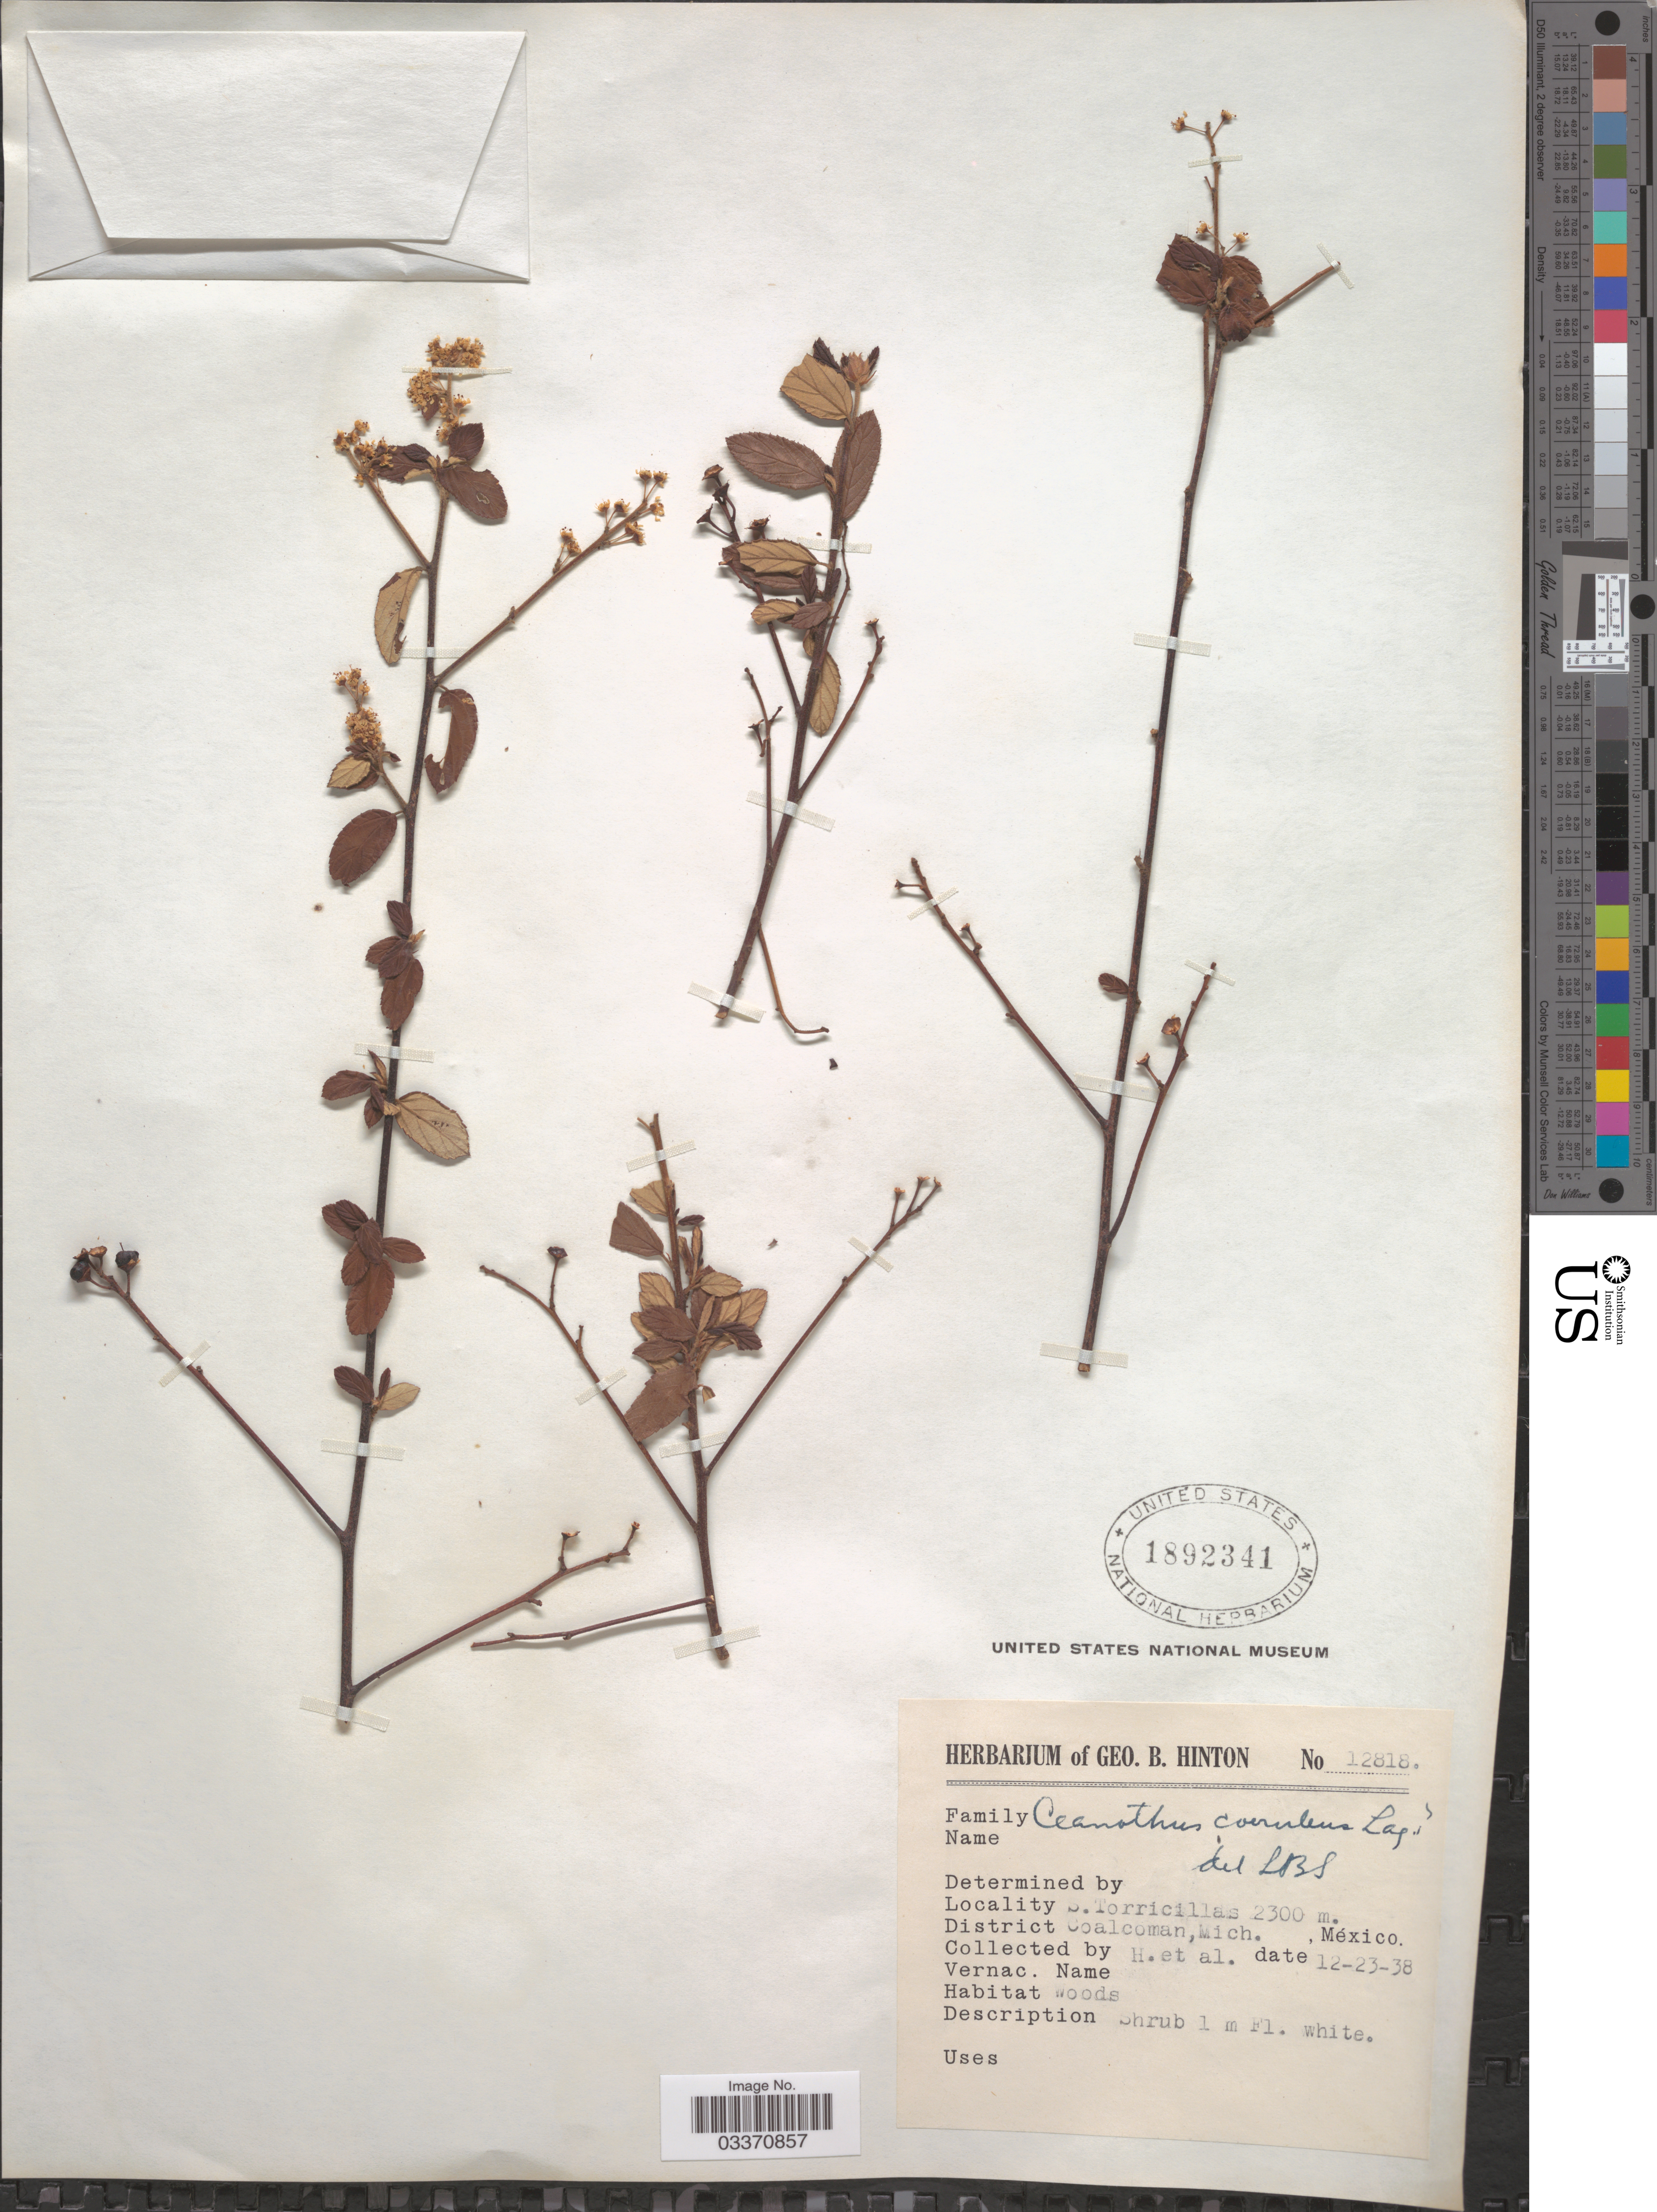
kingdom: Plantae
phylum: Tracheophyta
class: Magnoliopsida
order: Rosales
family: Rhamnaceae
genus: Ceanothus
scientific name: Ceanothus caeruleus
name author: Lag.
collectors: G. B. Hinton & et al.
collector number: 12818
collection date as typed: Transcribed d/m/y: 23/12/38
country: Mexico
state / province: Michoacán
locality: S. Torricillas. District Coalcoman.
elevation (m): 2300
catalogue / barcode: US 1892341